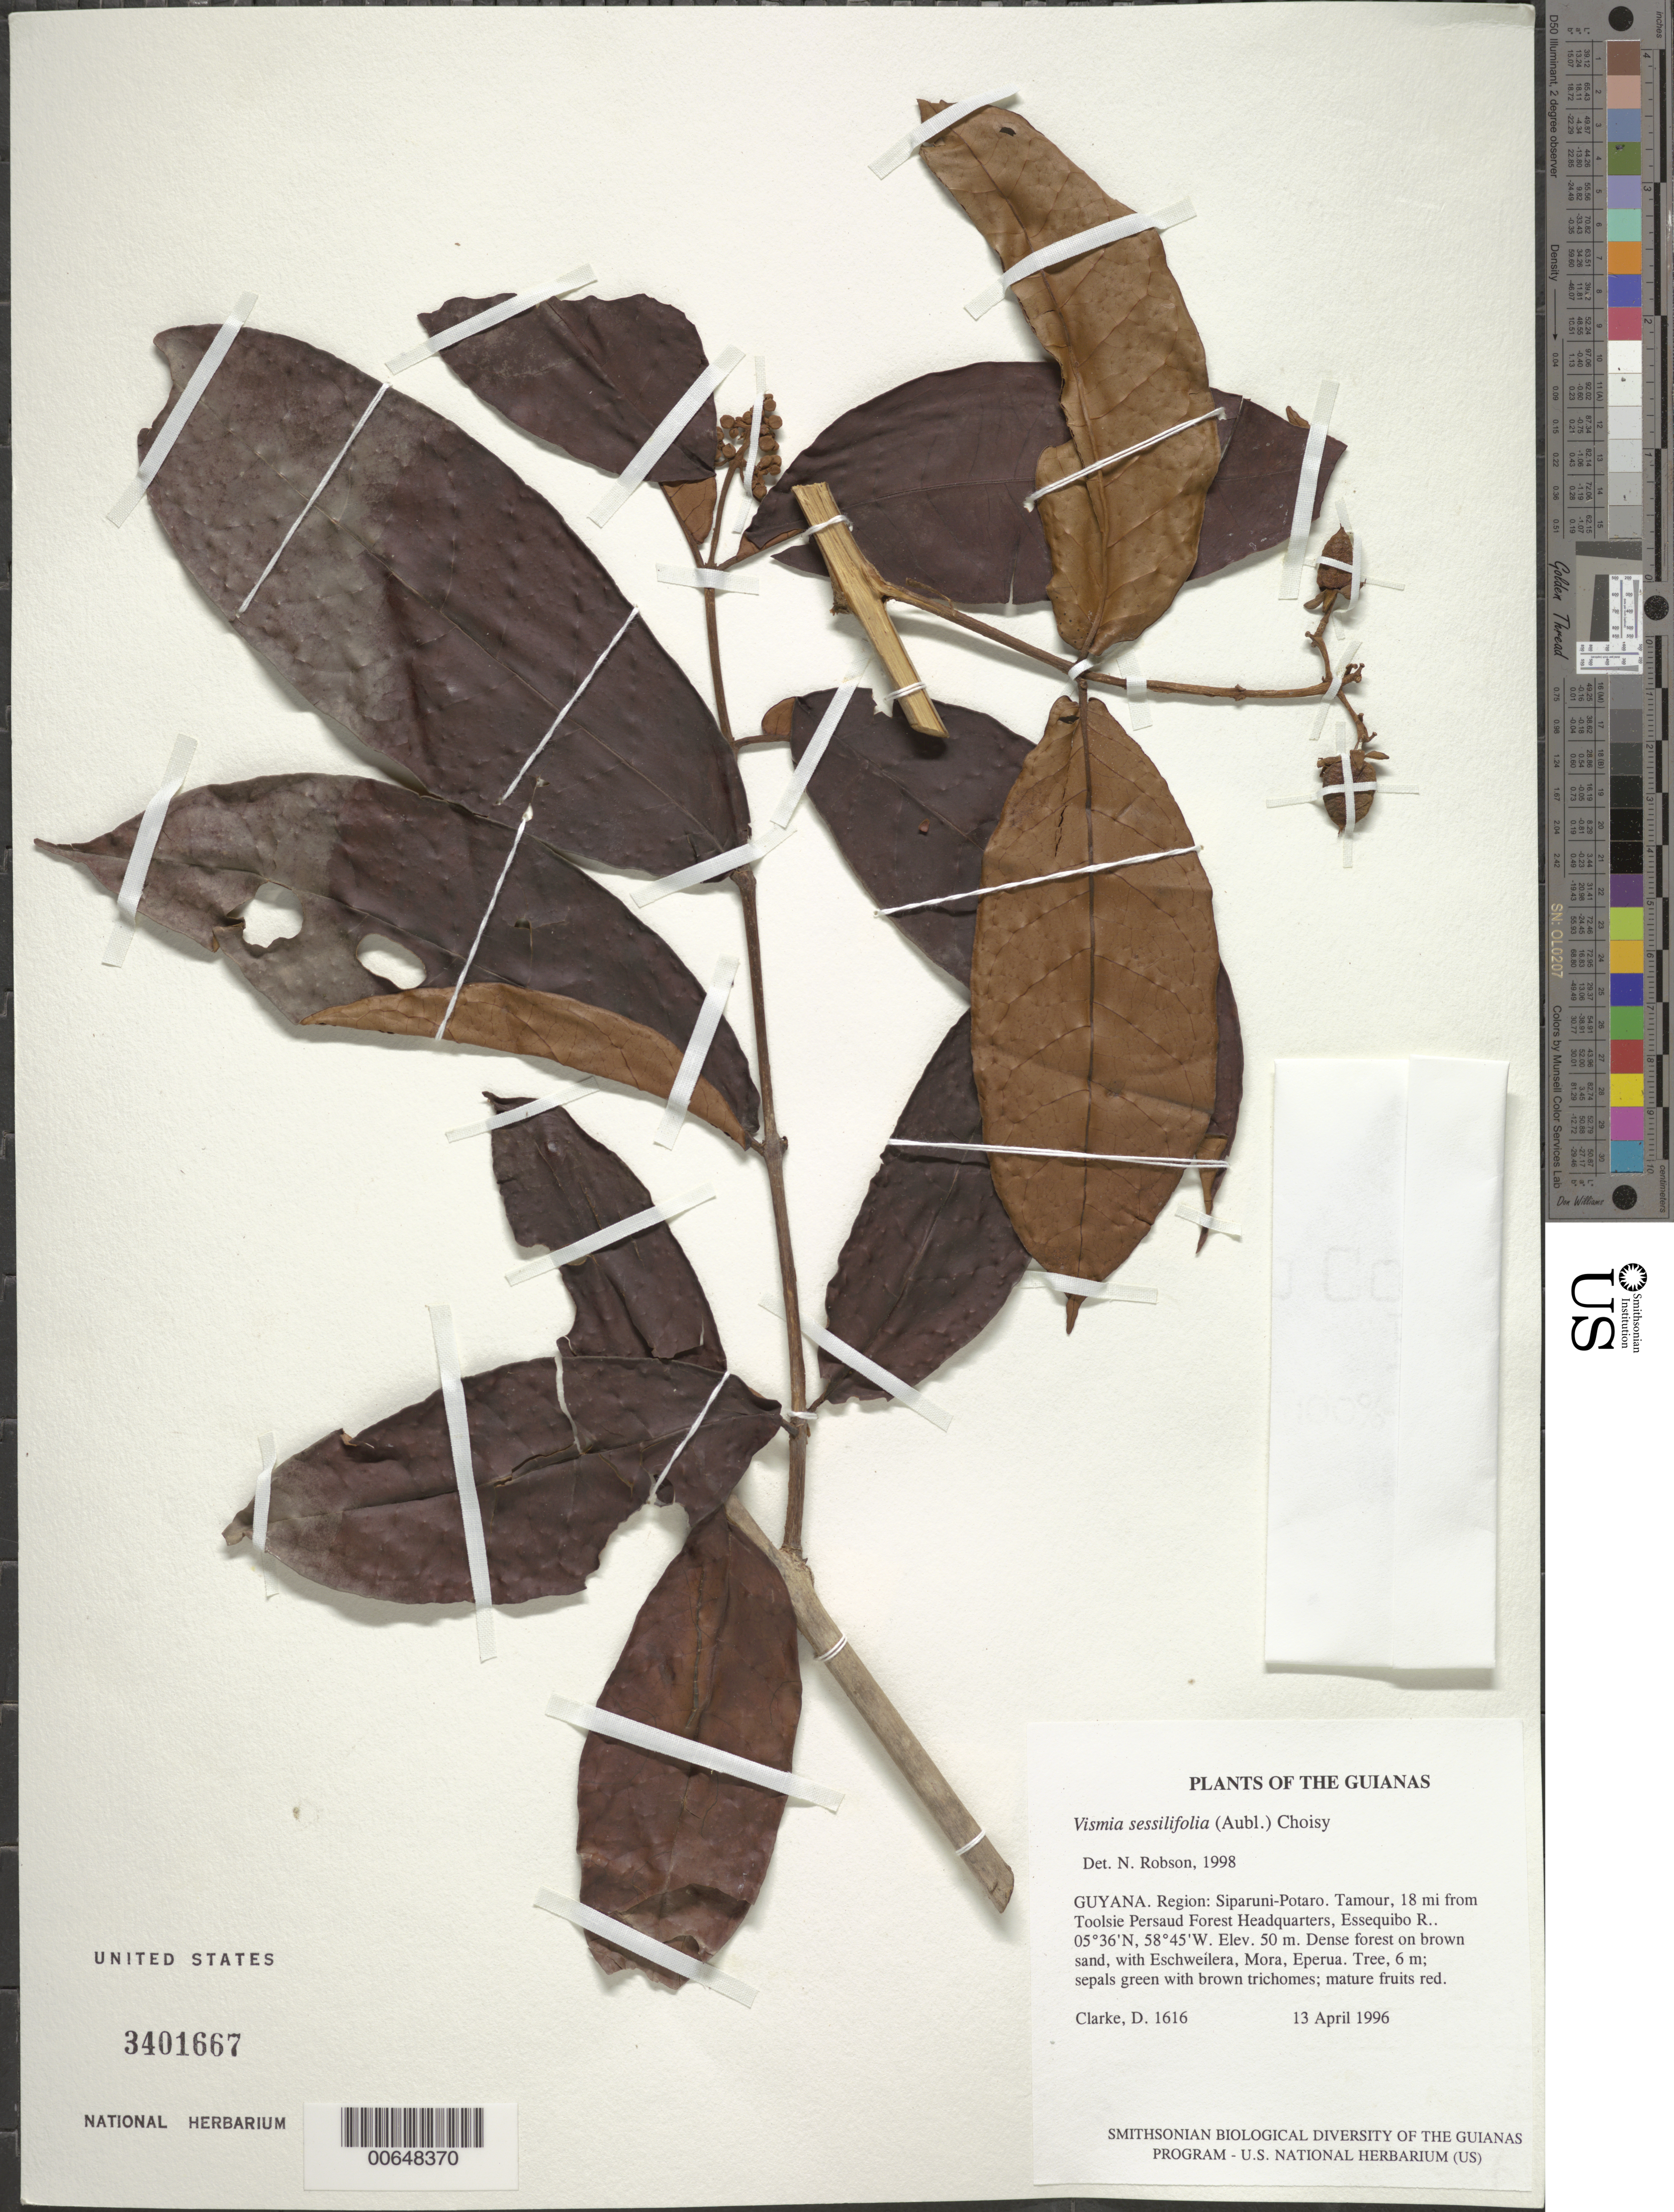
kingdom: Plantae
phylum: Tracheophyta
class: Magnoliopsida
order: Malpighiales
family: Hypericaceae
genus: Vismia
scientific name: Vismia sessilifolia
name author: (Aubl.) Choisy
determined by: Robson, Norman K. B.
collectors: H. D. Clarke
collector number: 1616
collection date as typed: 13 April 1996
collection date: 1996-04-13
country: Guyana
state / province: Potaro-Siparuni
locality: Tamour, 18 mi from Toolsie Persaud Forest Headquarters, Essequibo R.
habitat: Dense forest on brown sand, with Eschweilera, Mora, Eperua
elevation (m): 50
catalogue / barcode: US 3401667